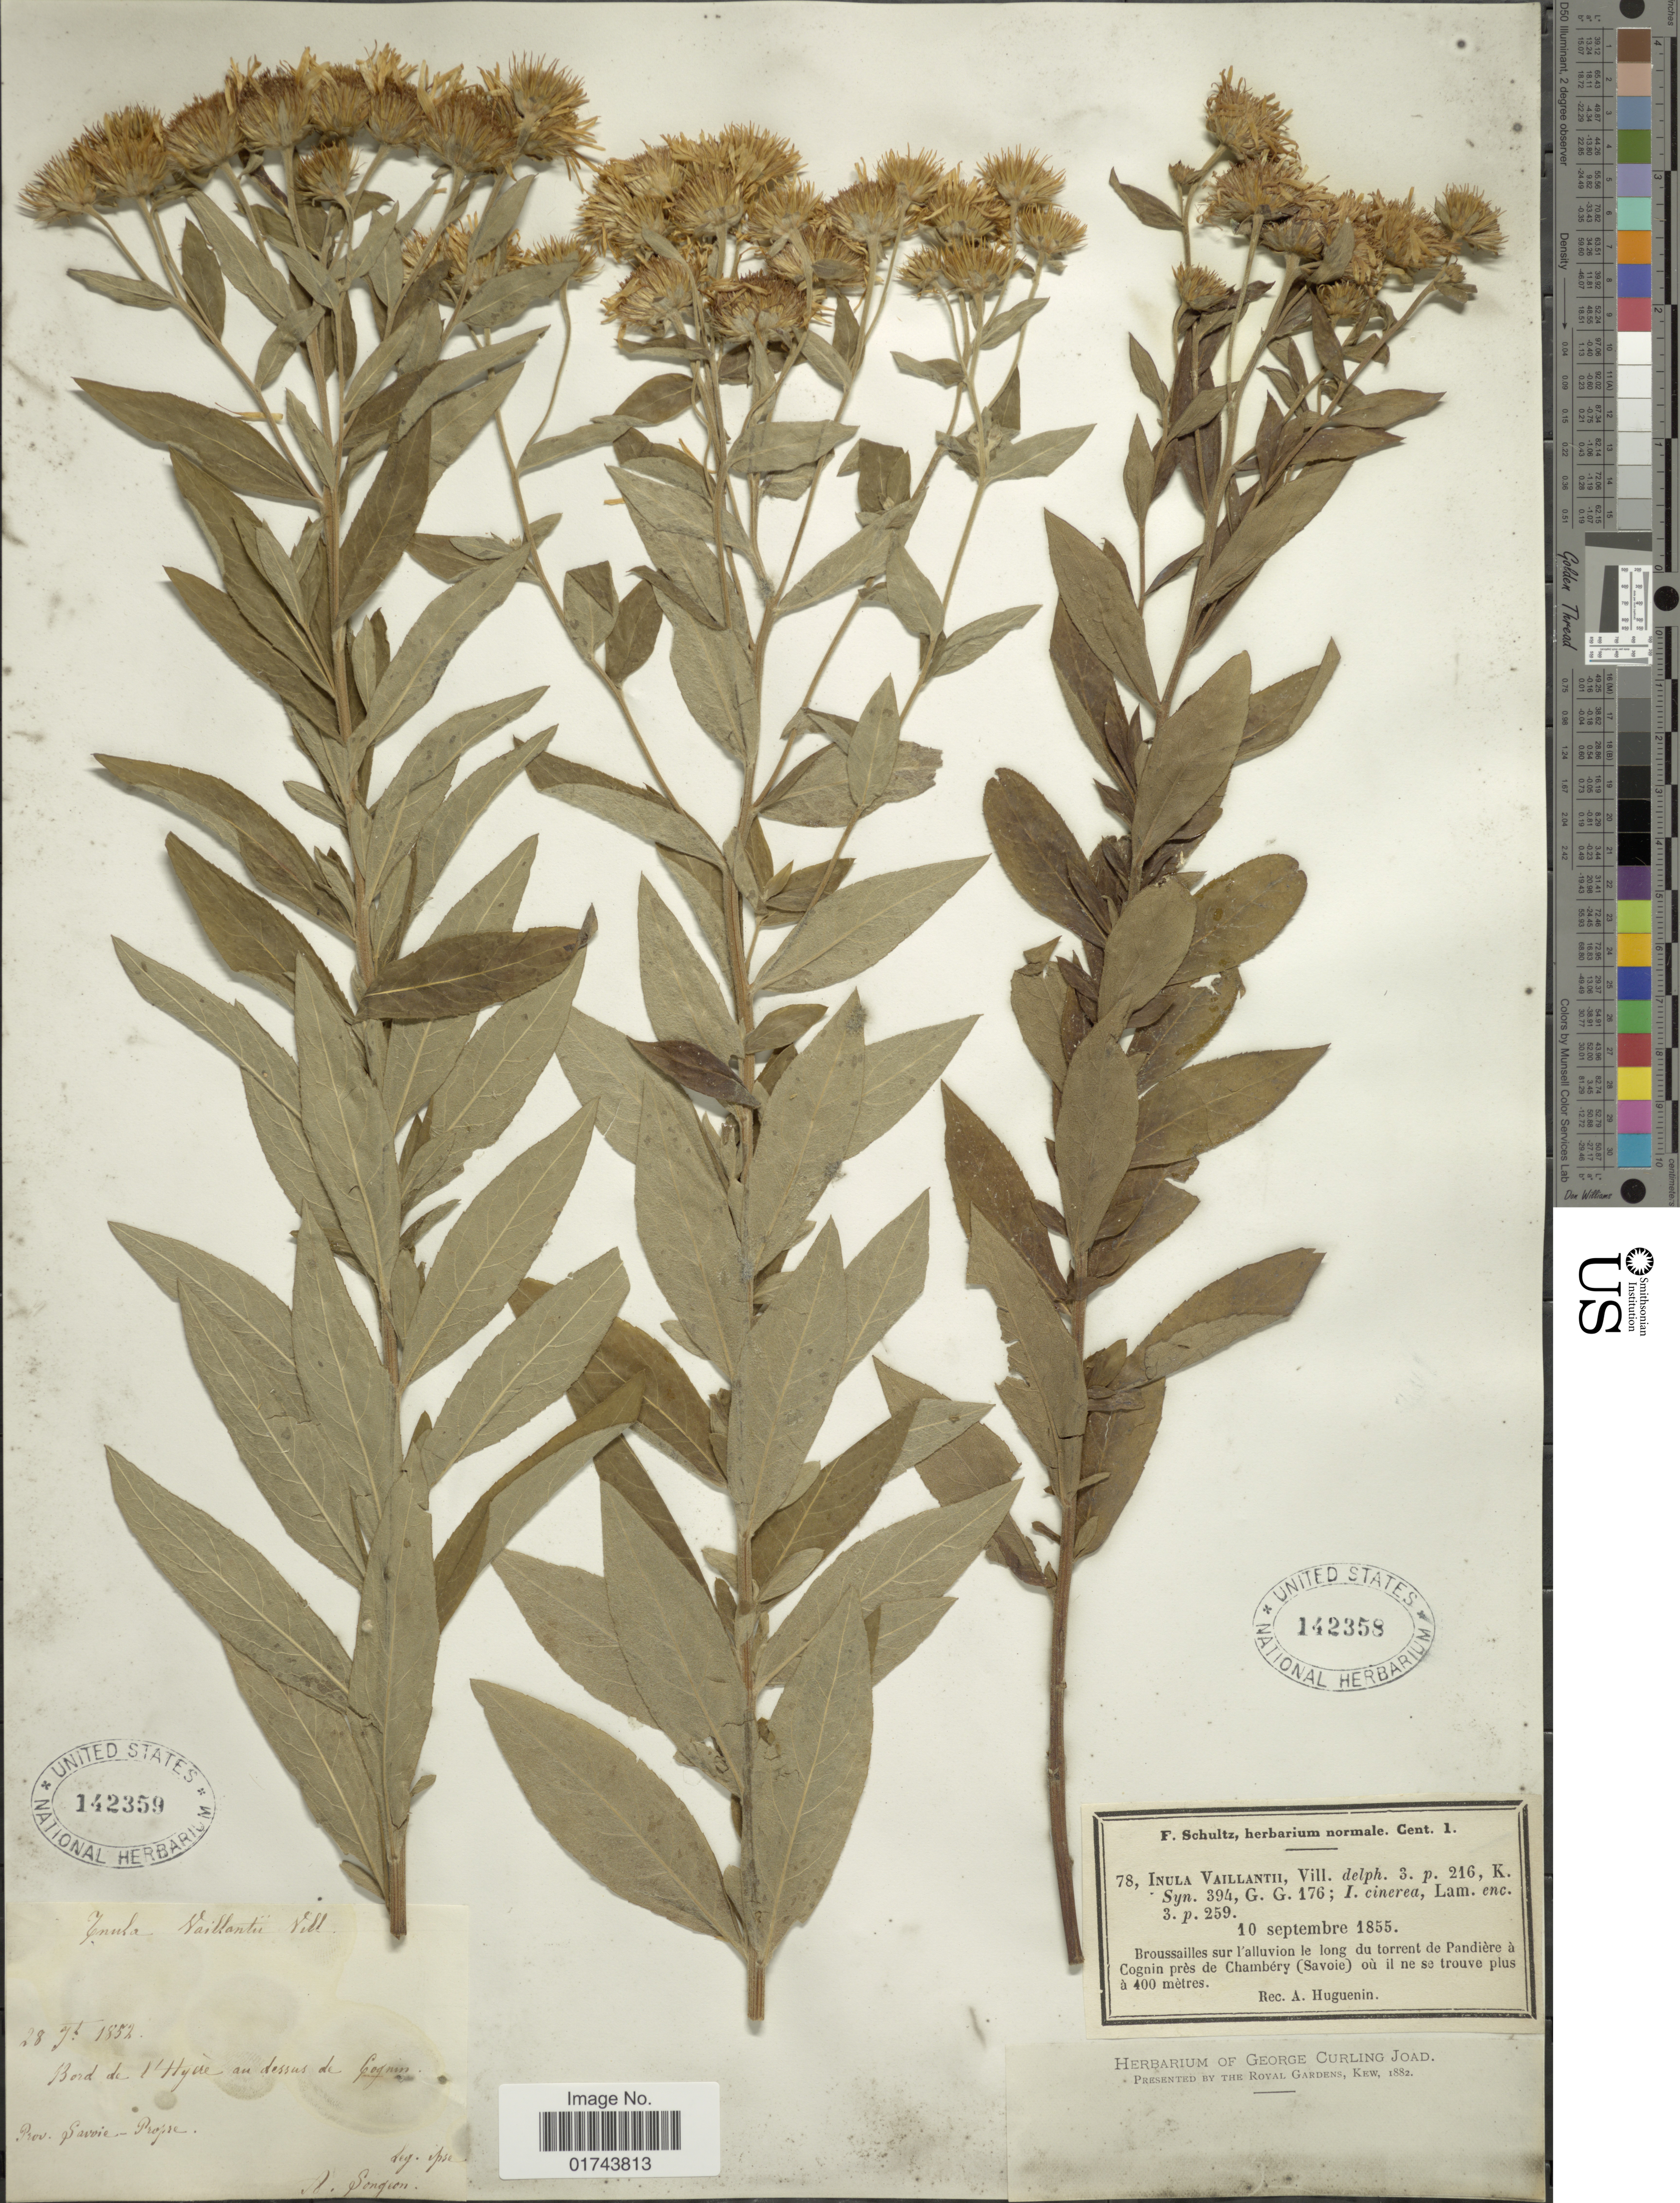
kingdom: Plantae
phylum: Tracheophyta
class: Magnoliopsida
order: Asterales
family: Asteraceae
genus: Inula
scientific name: Inula vaillantii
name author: Vill.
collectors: A. Huguenin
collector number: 78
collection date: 1855-09-10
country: France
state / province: Auvergne-Rhône-Alpes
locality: Broussailles sur l'alluvion le long du torrent de Pandiere a Cognin pres de Chambery (Savoie) ou il ne se trouve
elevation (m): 400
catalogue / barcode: US 142358-2